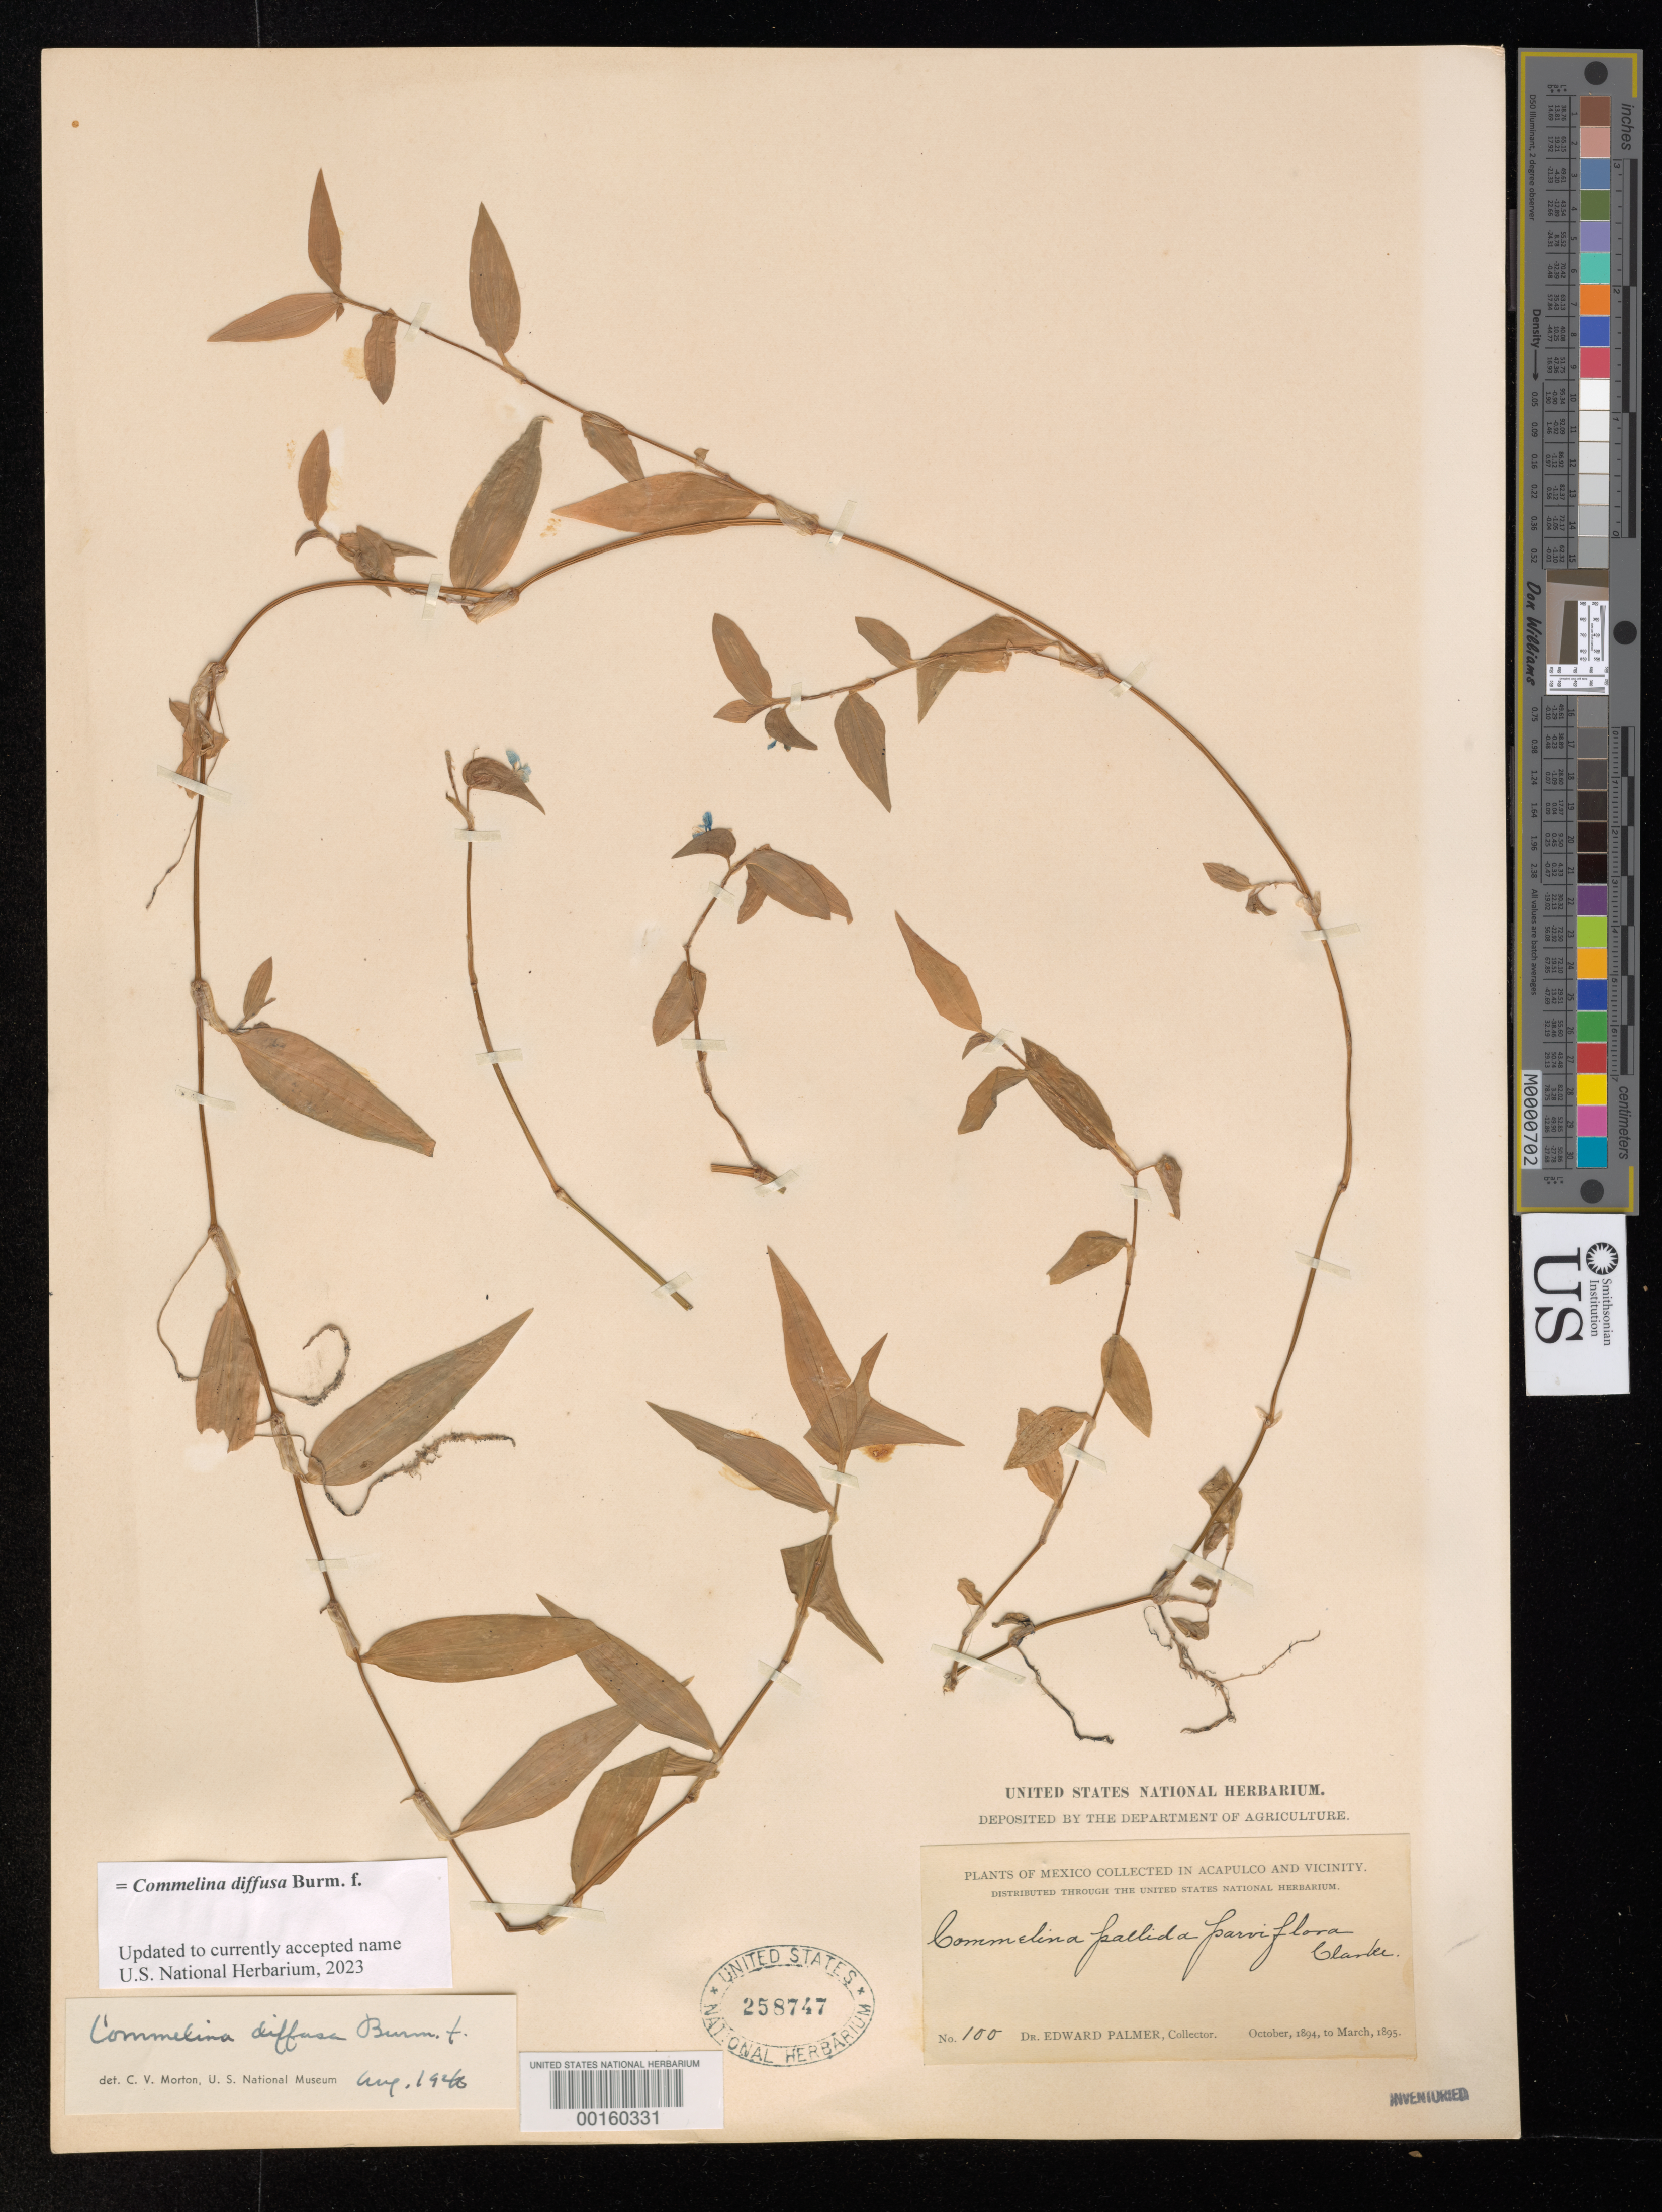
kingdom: Plantae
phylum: Tracheophyta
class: Liliopsida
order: Commelinales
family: Commelinaceae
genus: Commelina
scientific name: Commelina diffusa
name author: Burm. f.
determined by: Morton, C. V.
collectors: E. Palmer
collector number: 100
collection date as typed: Oct 1894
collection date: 1894-10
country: Mexico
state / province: Guerrero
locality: Acapulco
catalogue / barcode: US 258747